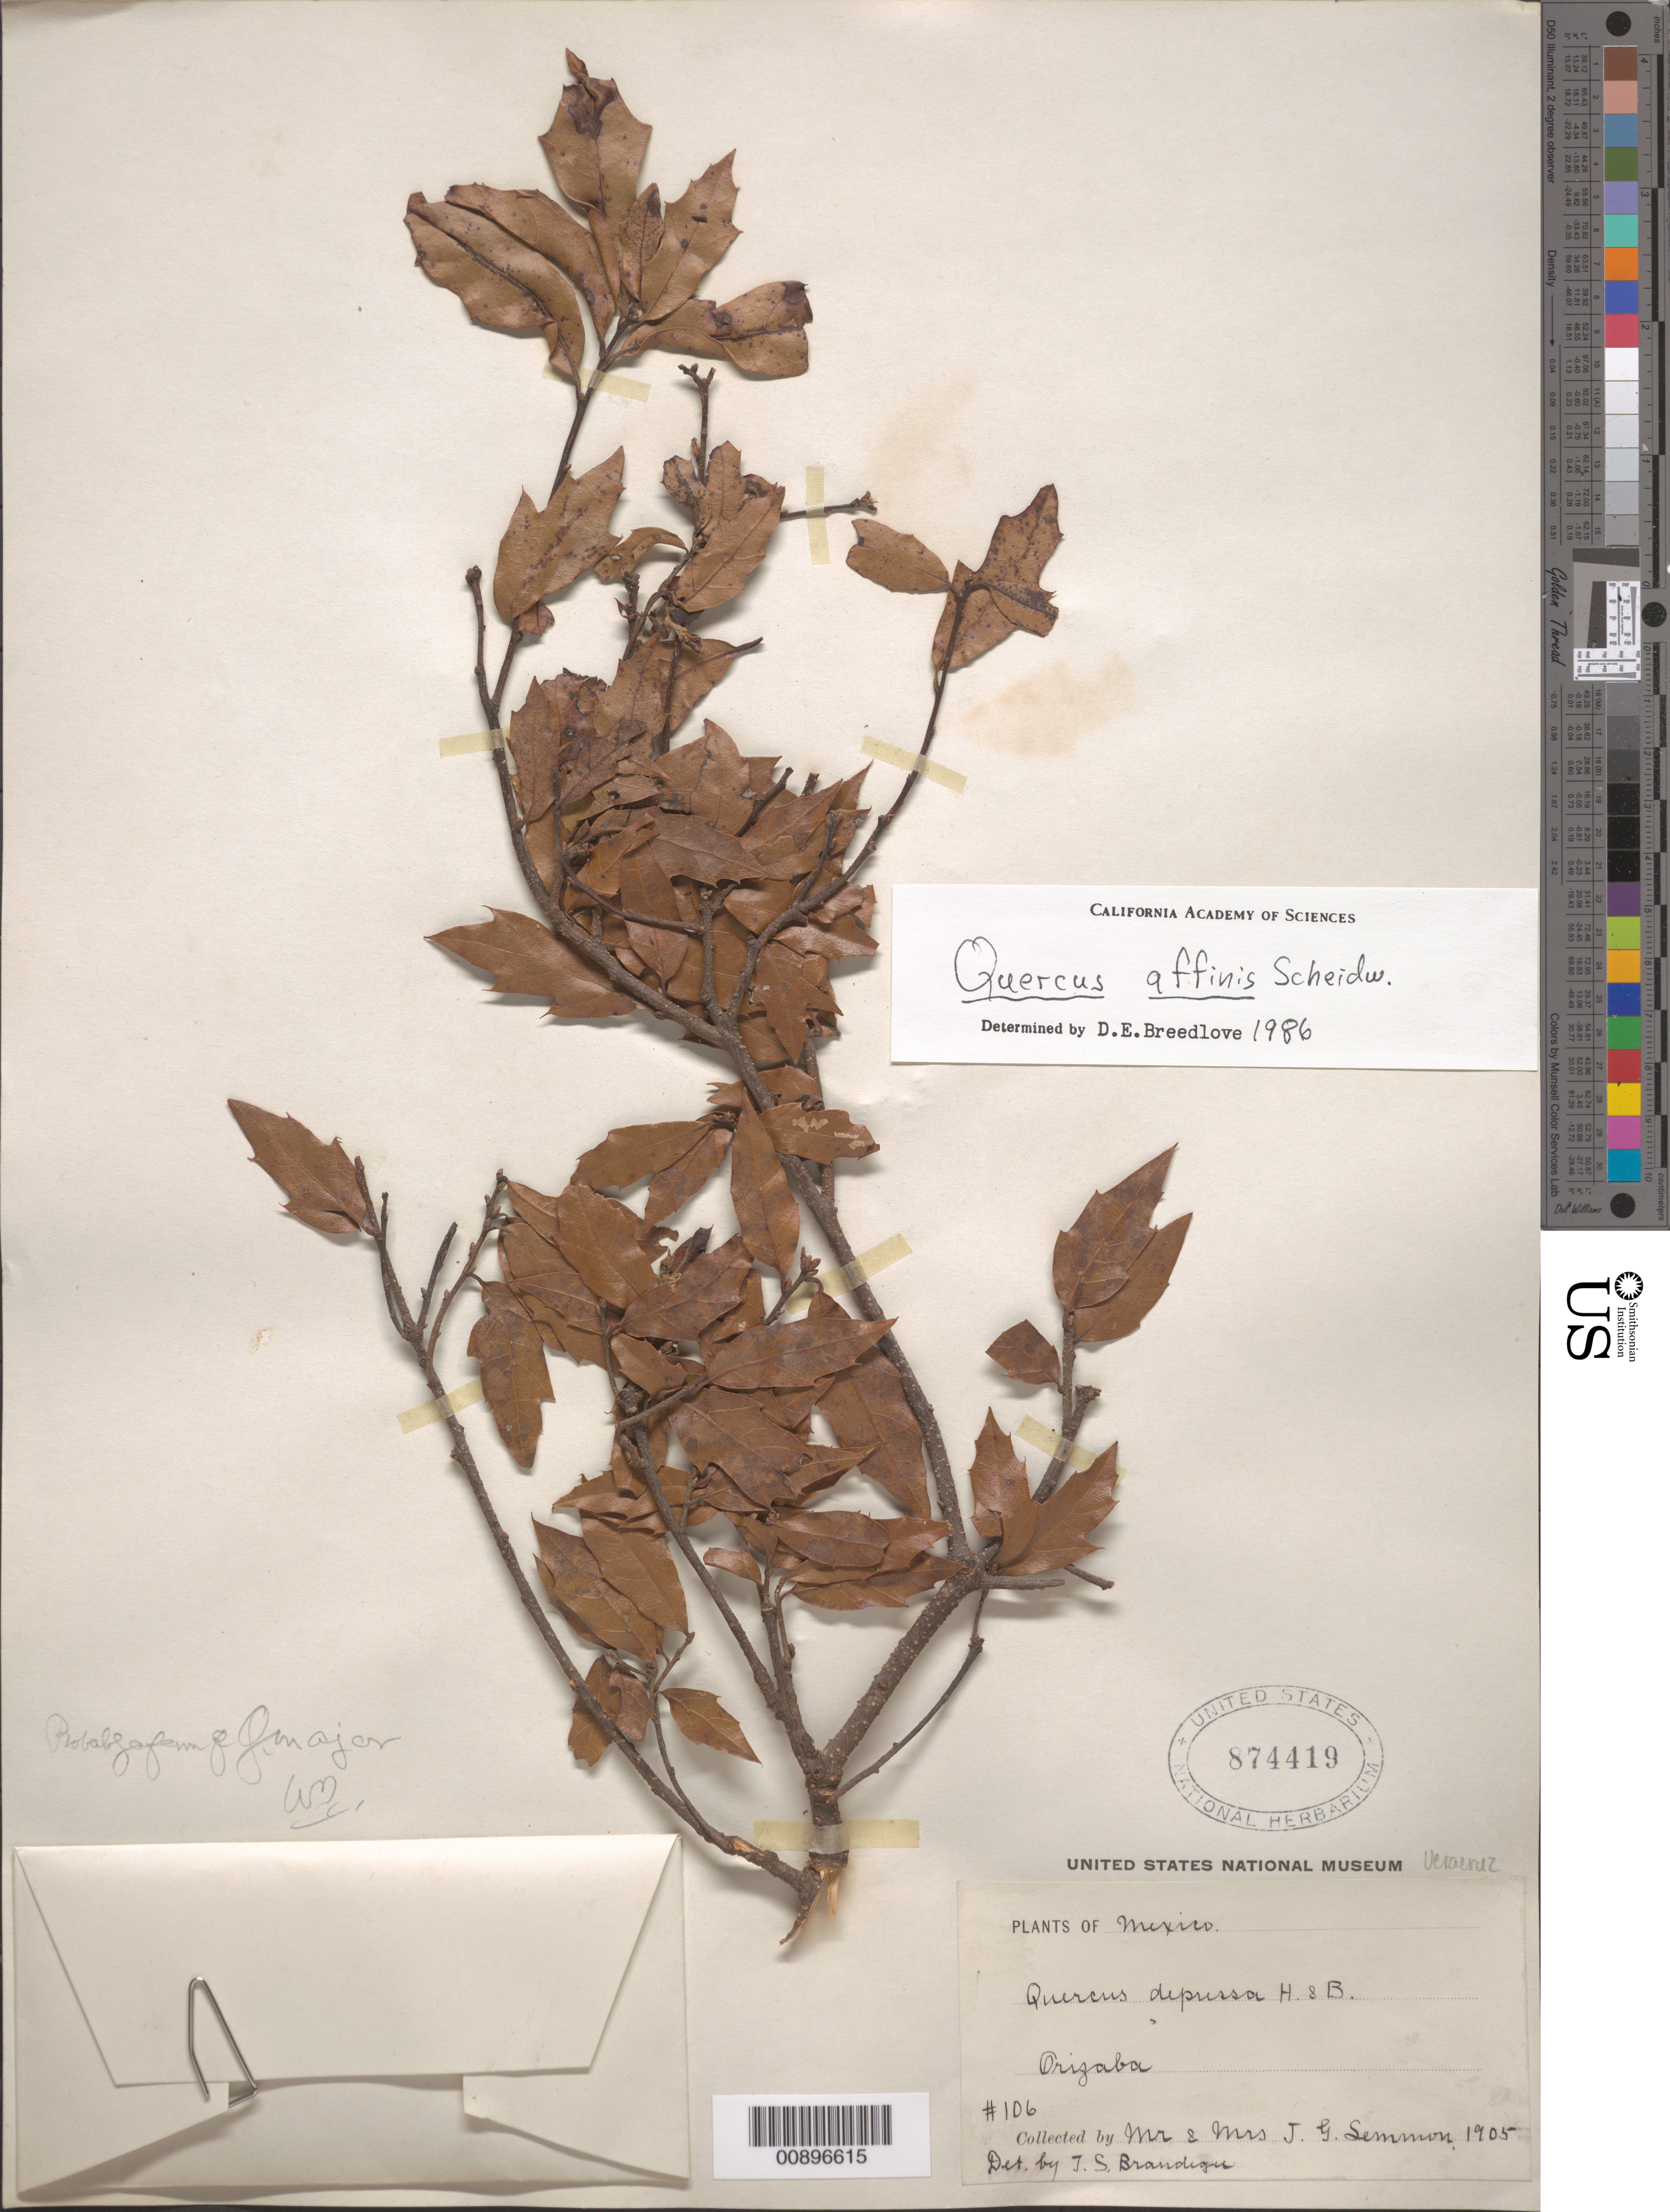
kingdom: Plantae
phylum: Tracheophyta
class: Magnoliopsida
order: Fagales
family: Fagaceae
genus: Quercus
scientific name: Quercus affinis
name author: Scheidw.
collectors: J. G. Lemmon & J. Lemmon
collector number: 106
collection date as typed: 1905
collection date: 1905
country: Mexico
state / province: Veracruz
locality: Orizaba, Veracruz.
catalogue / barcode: US 874419